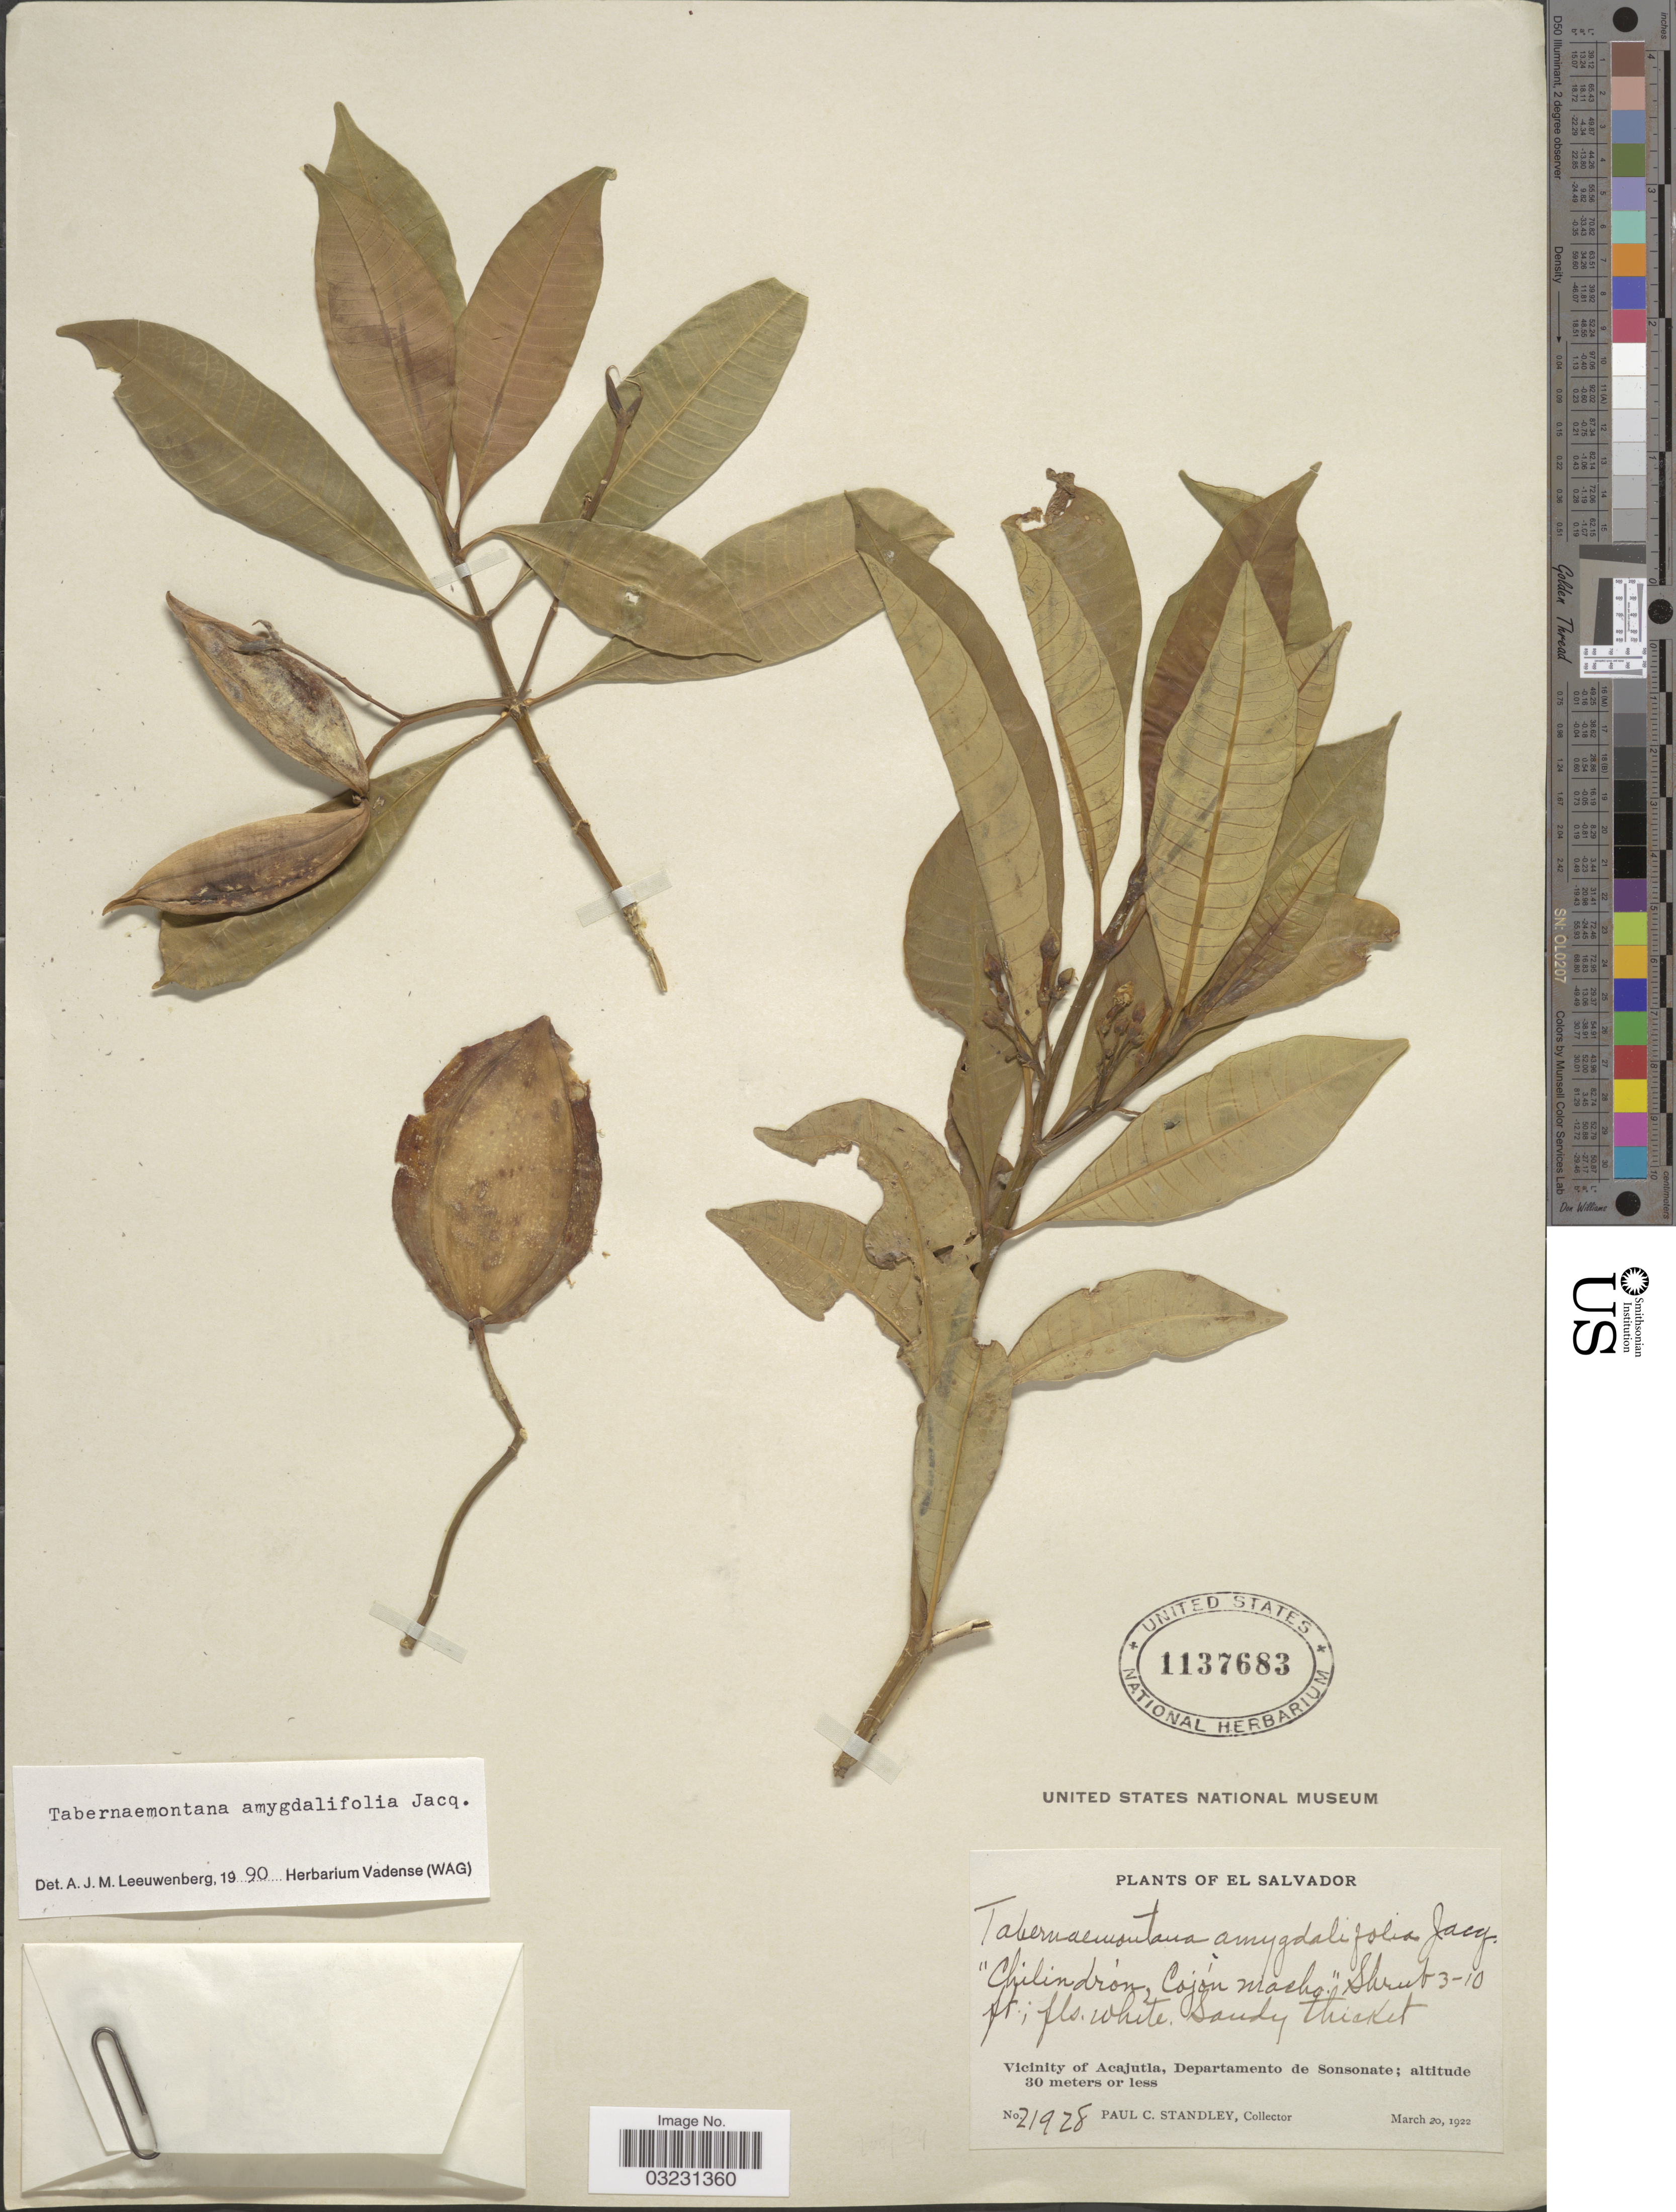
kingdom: Plantae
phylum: Tracheophyta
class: Magnoliopsida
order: Gentianales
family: Apocynaceae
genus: Tabernaemontana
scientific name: Tabernaemontana amygdalifolia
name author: Jacq.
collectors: P. C. Standley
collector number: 21928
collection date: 1922-03-20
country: El Salvador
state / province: Sonsonate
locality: Vicinity of Acajutla, Departamento de Sonsonate.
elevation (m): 30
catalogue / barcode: US 1137683